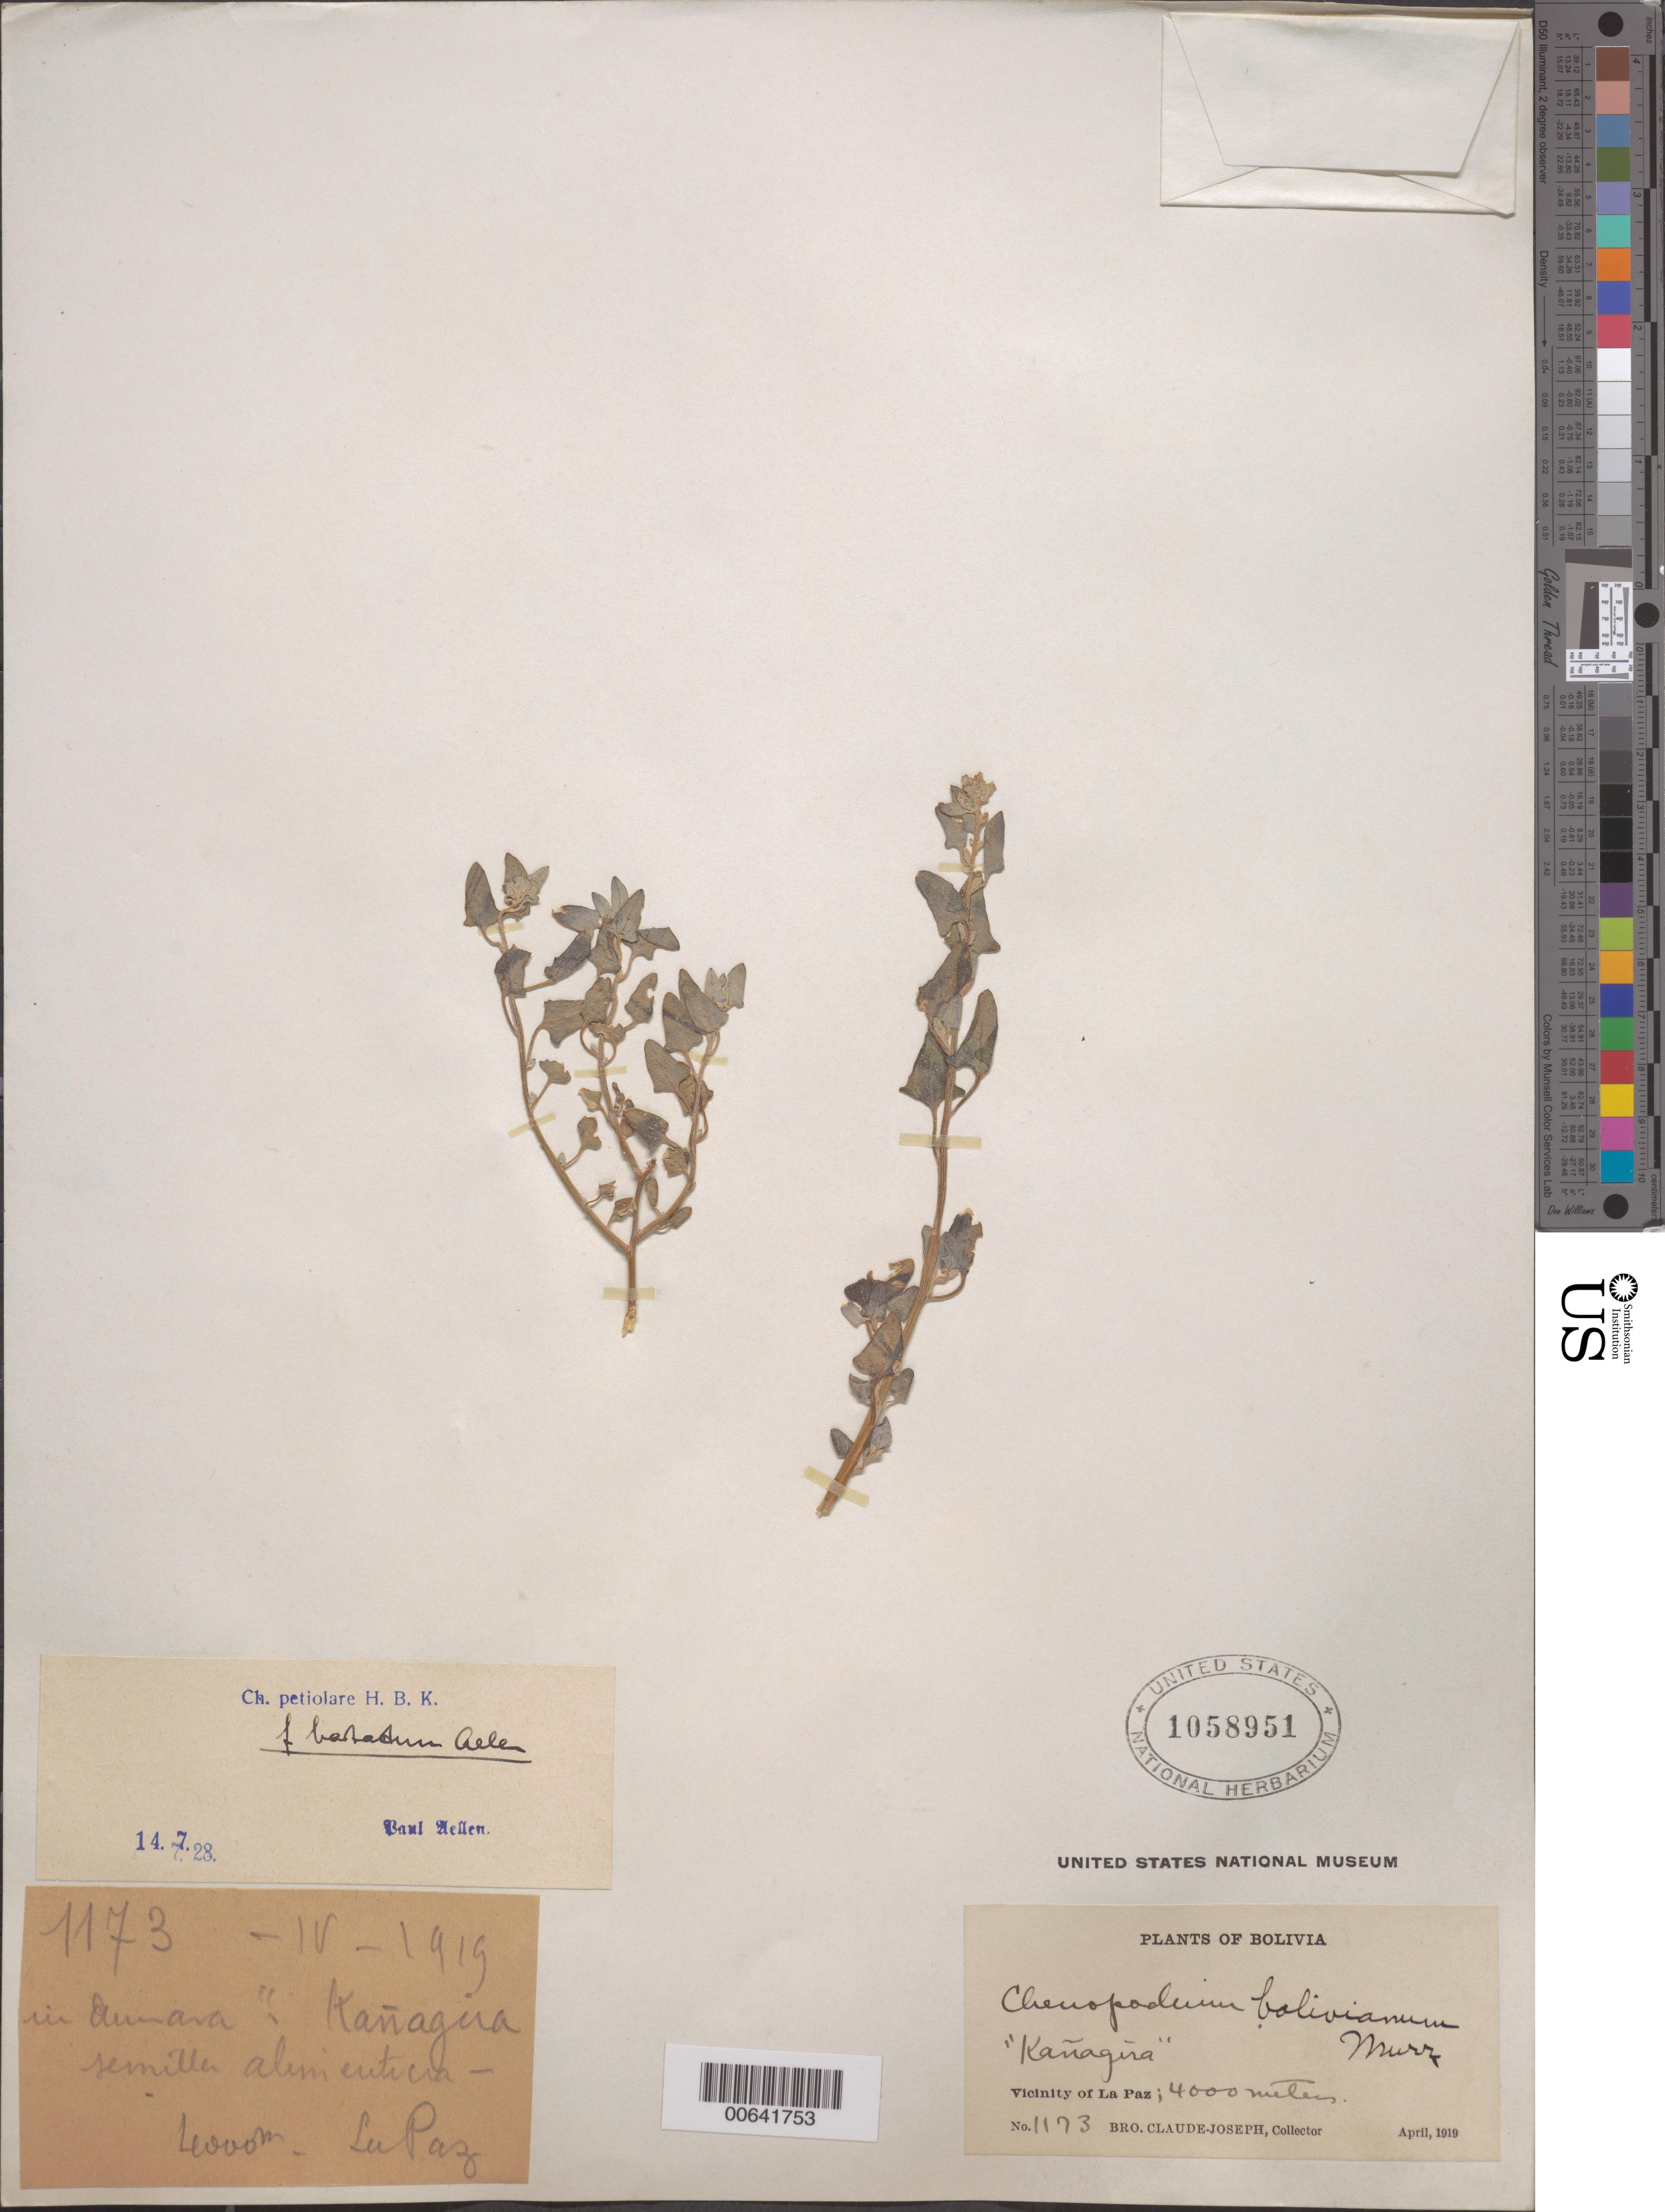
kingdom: Plantae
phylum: Tracheophyta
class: Magnoliopsida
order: Caryophyllales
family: Amaranthaceae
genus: Chenopodium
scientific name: Chenopodium petiolare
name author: Kunth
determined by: Aellen, P.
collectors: Bro. Claude-Joseph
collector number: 1173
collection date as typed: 01 Apr 1919 or 04 Jan 1919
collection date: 1919-01-04 or 1919-04-01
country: Bolivia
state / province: La Paz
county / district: Murillo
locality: Vic. de La Paz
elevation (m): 4000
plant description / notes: Common name: Kañagua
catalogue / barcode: US 1058951